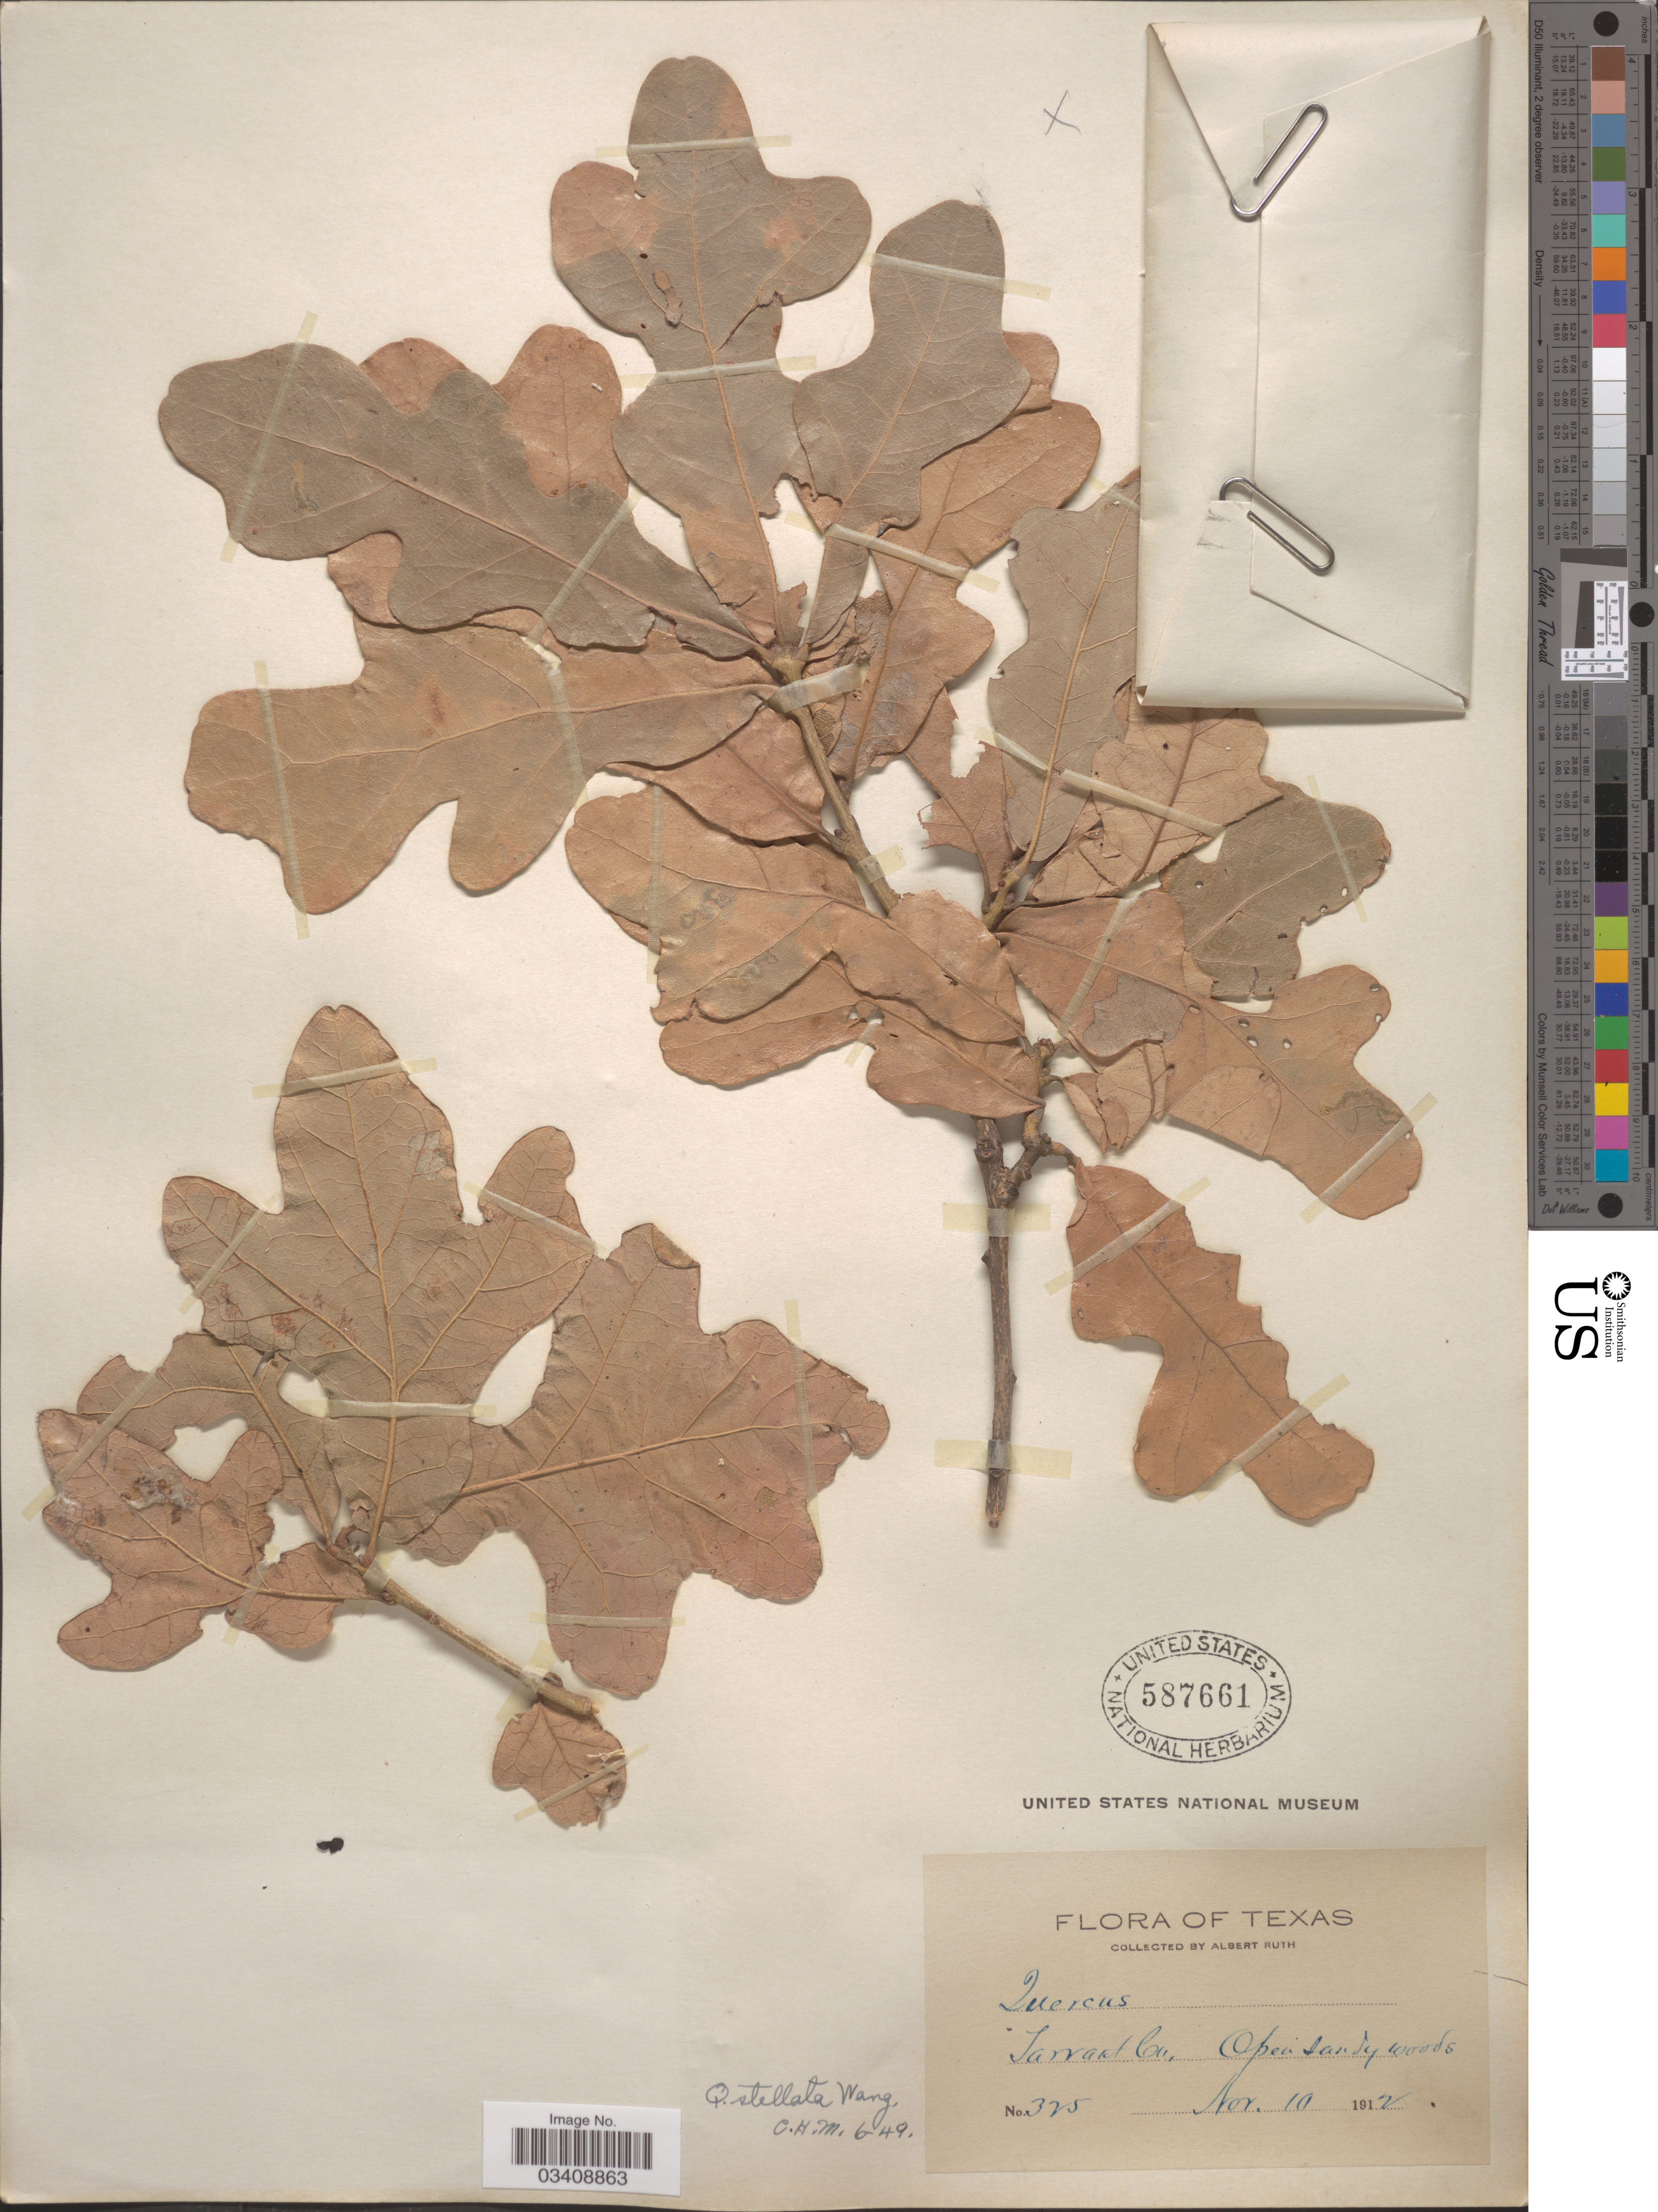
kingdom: Plantae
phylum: Tracheophyta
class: Magnoliopsida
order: Fagales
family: Fagaceae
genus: Quercus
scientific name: Quercus stellata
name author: Wangenh.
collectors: A. Ruth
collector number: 325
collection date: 1912-11-10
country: United States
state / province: Texas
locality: Tarrant Co.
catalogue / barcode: US 587661